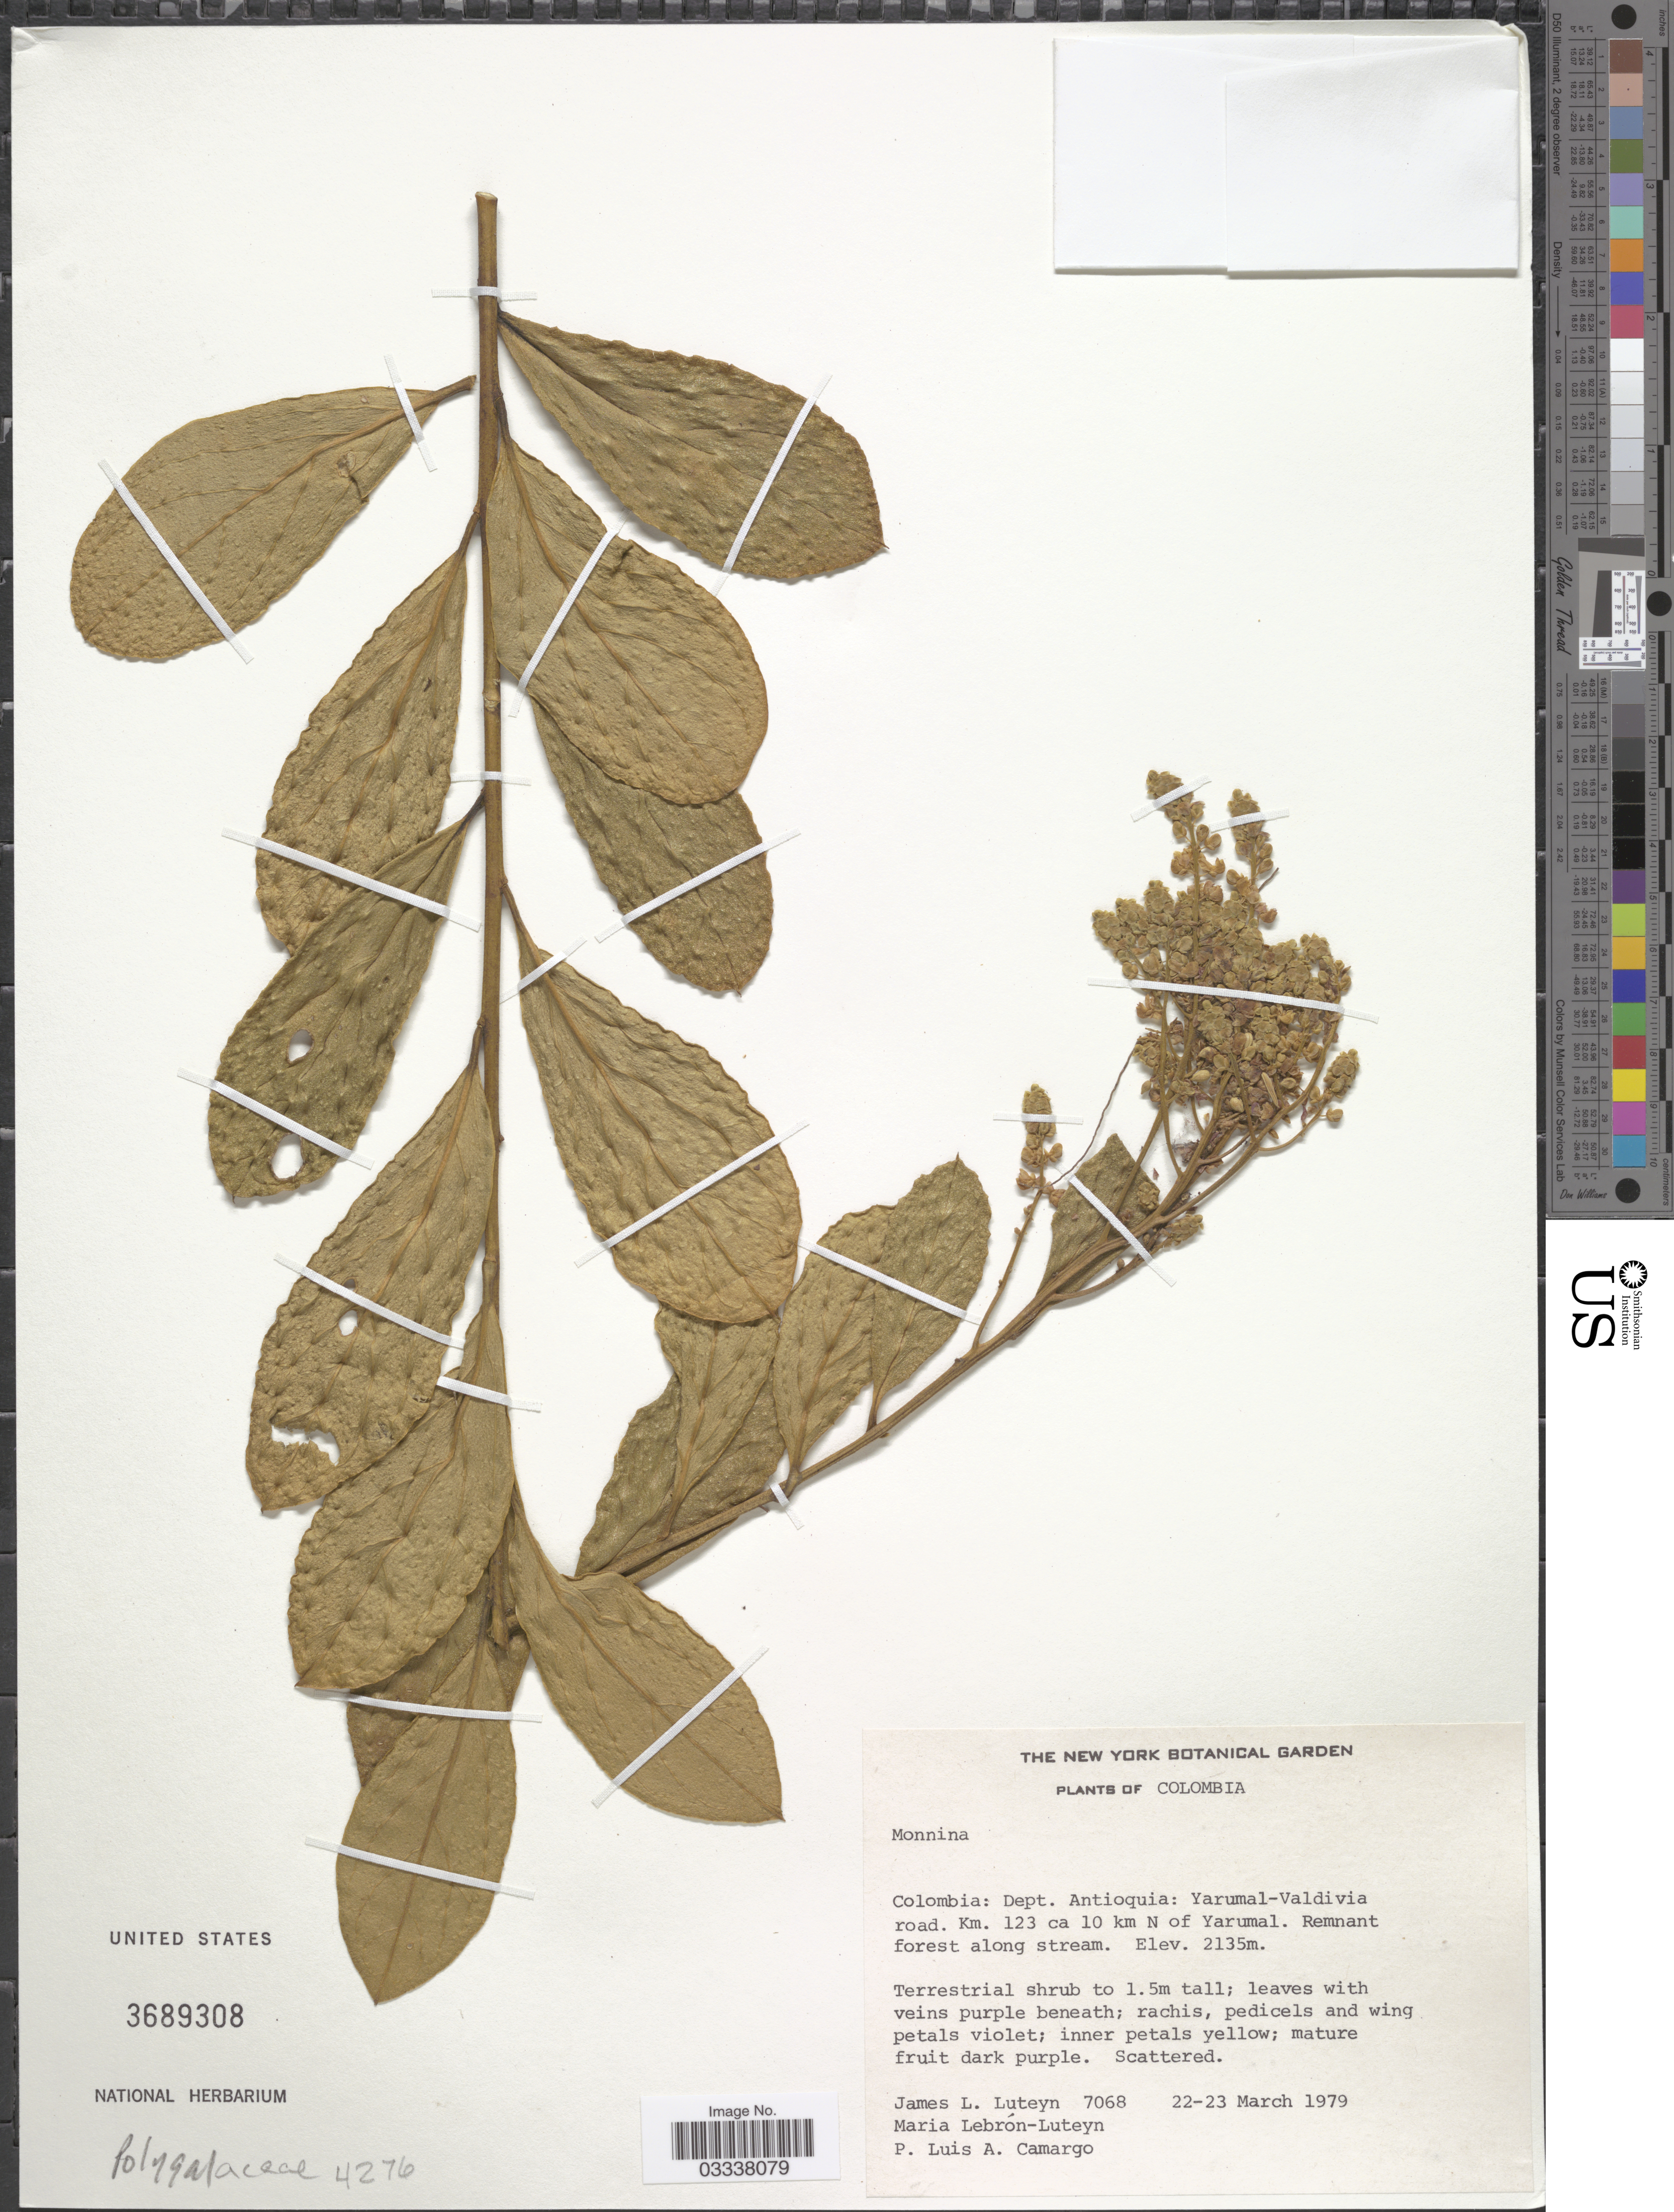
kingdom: Plantae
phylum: Tracheophyta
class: Magnoliopsida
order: Fabales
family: Polygalaceae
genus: Monnina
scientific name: Monnina sp.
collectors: J. Luteyn, M. L. Lebrón-Luteyn & P. Camargo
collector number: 7068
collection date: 1979-03-22/1979-03-23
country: Colombia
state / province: Antioquia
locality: Dept. Antioquia: Yarumal-Valdivia road. Km. 123 ca 10 km N of Yarumal. Remnant forest along stream.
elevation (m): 2135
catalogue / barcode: US 3689308